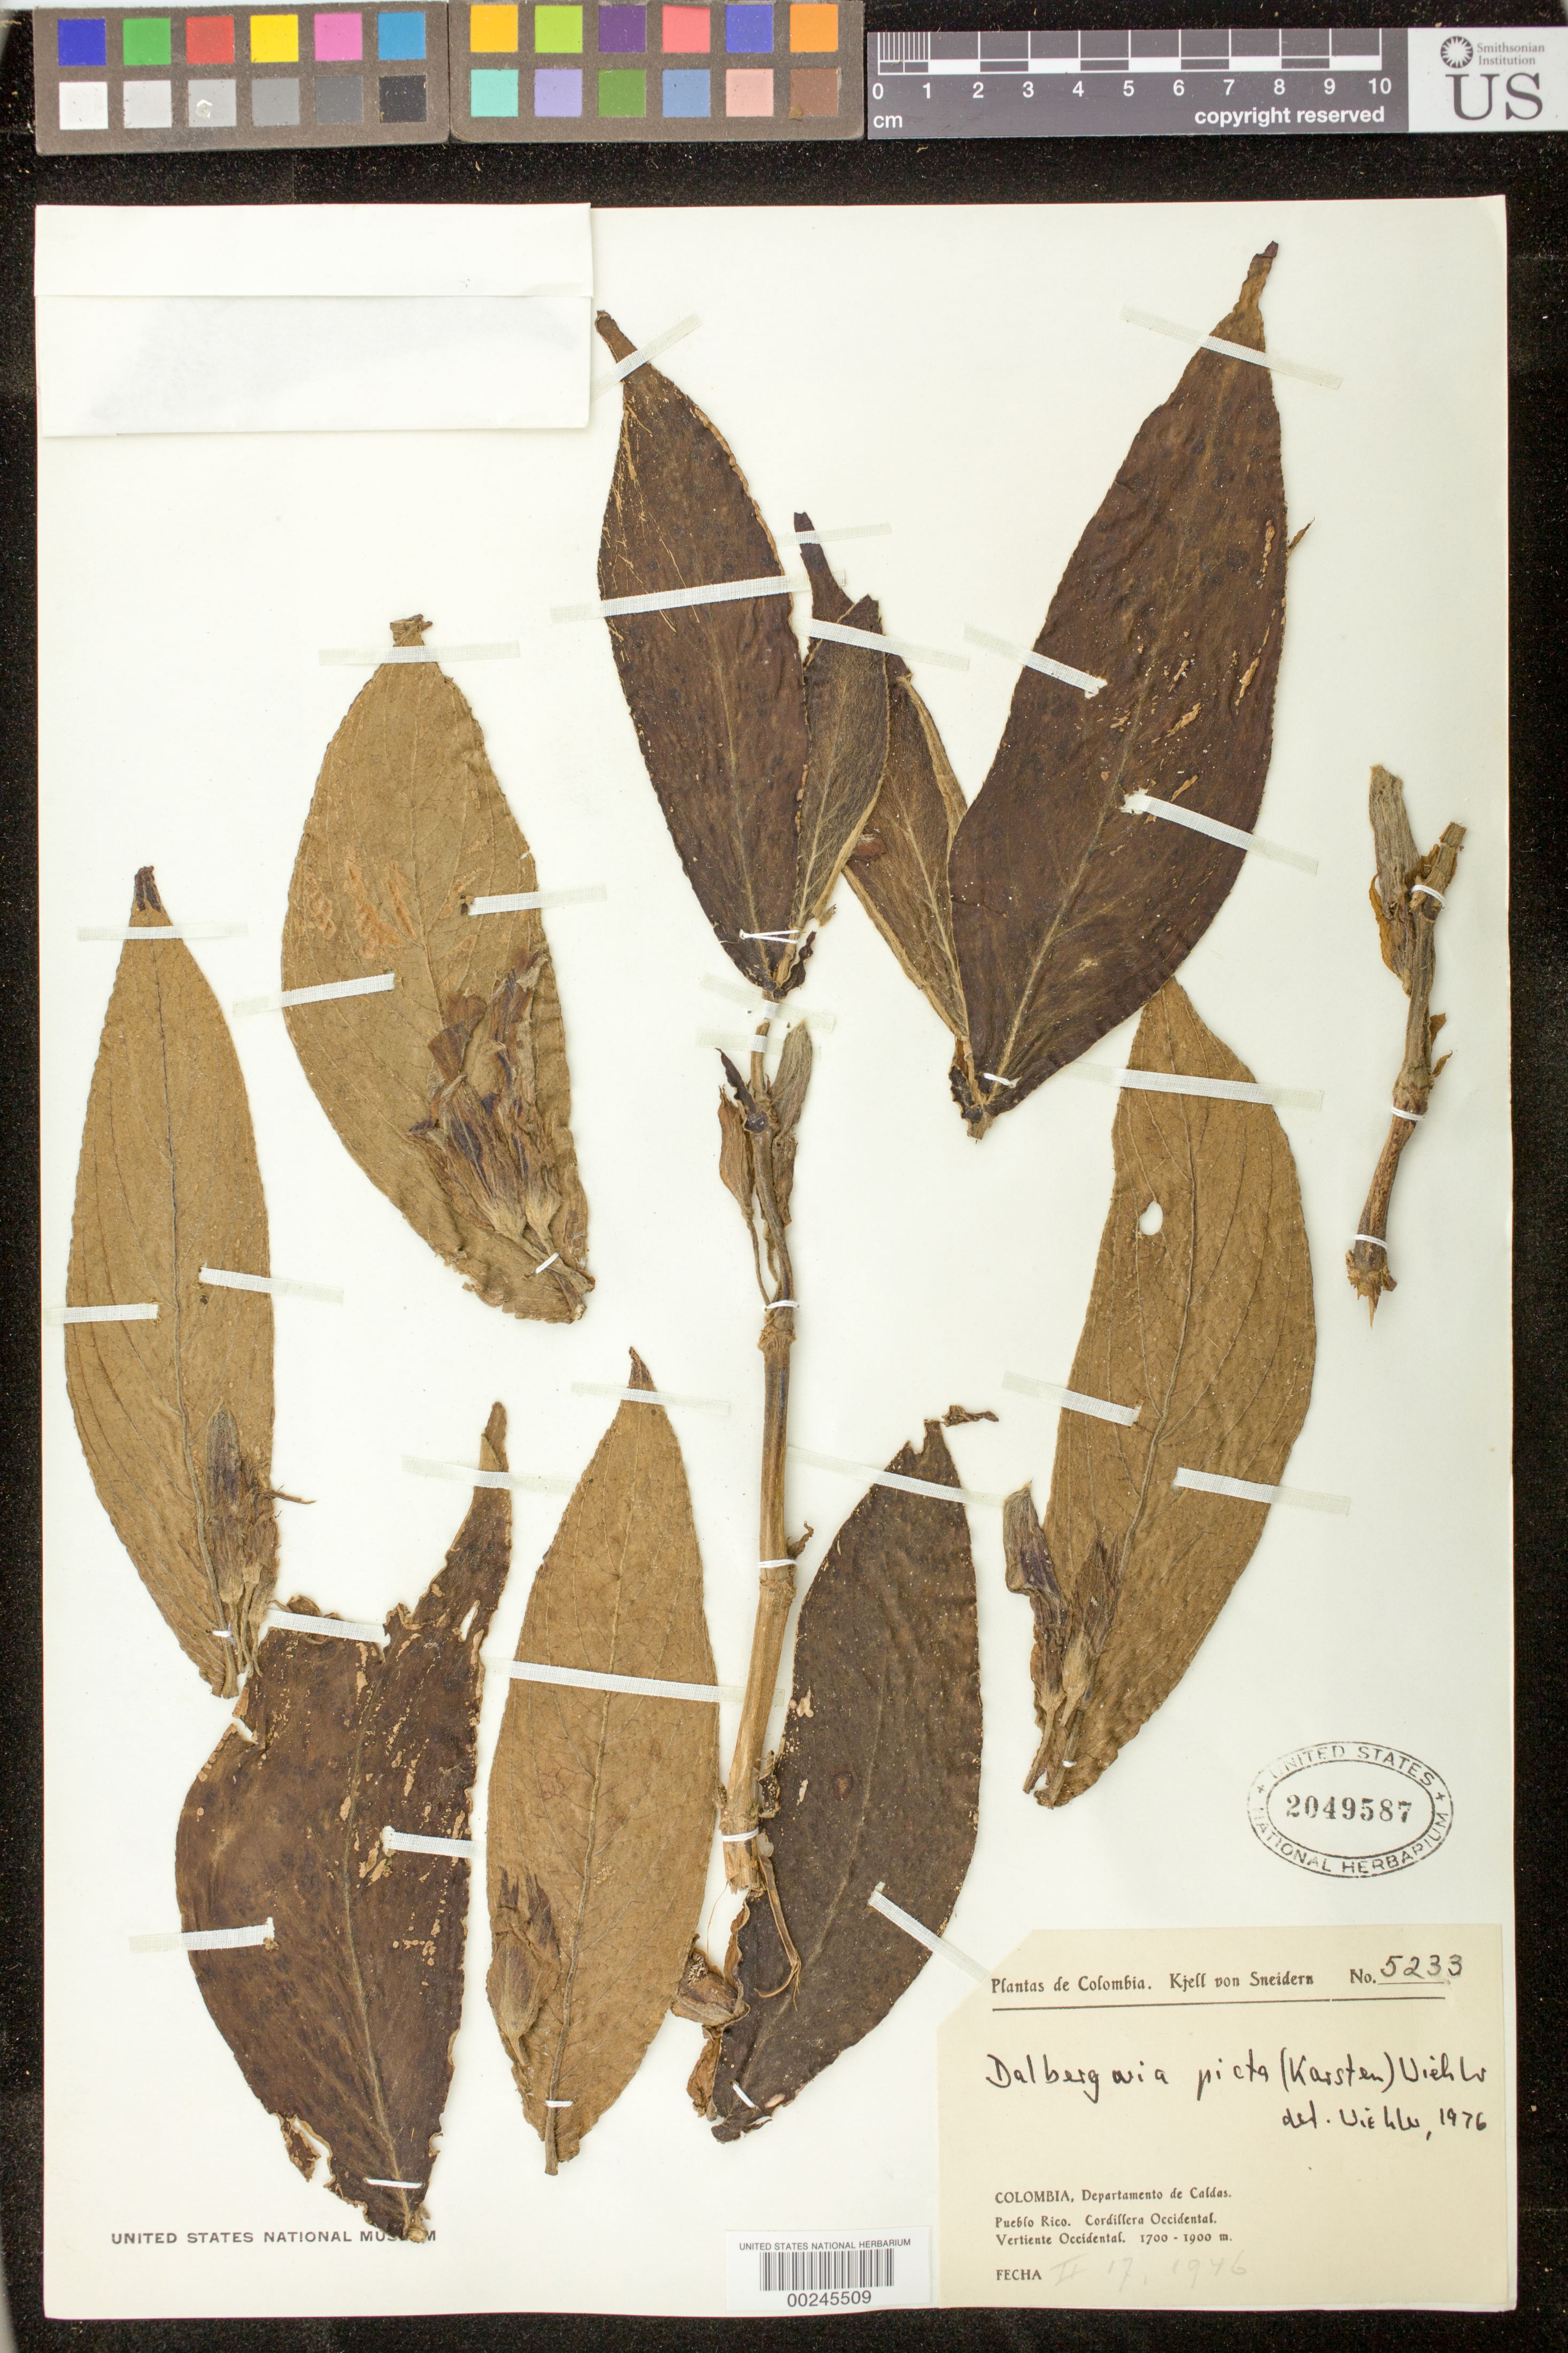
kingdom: Plantae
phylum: Tracheophyta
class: Magnoliopsida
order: Lamiales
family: Gesneriaceae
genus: Columnea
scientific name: Columnea karsteniana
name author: Singh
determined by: Skog, Laurence E.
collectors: K. von Sneidern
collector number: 5233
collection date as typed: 17 Feb 1946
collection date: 1946-02-17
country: Colombia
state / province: Caldas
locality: Pueblo Rico. Cordillera Occidental. Vertiente Occidental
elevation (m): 1700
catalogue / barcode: US 2049587